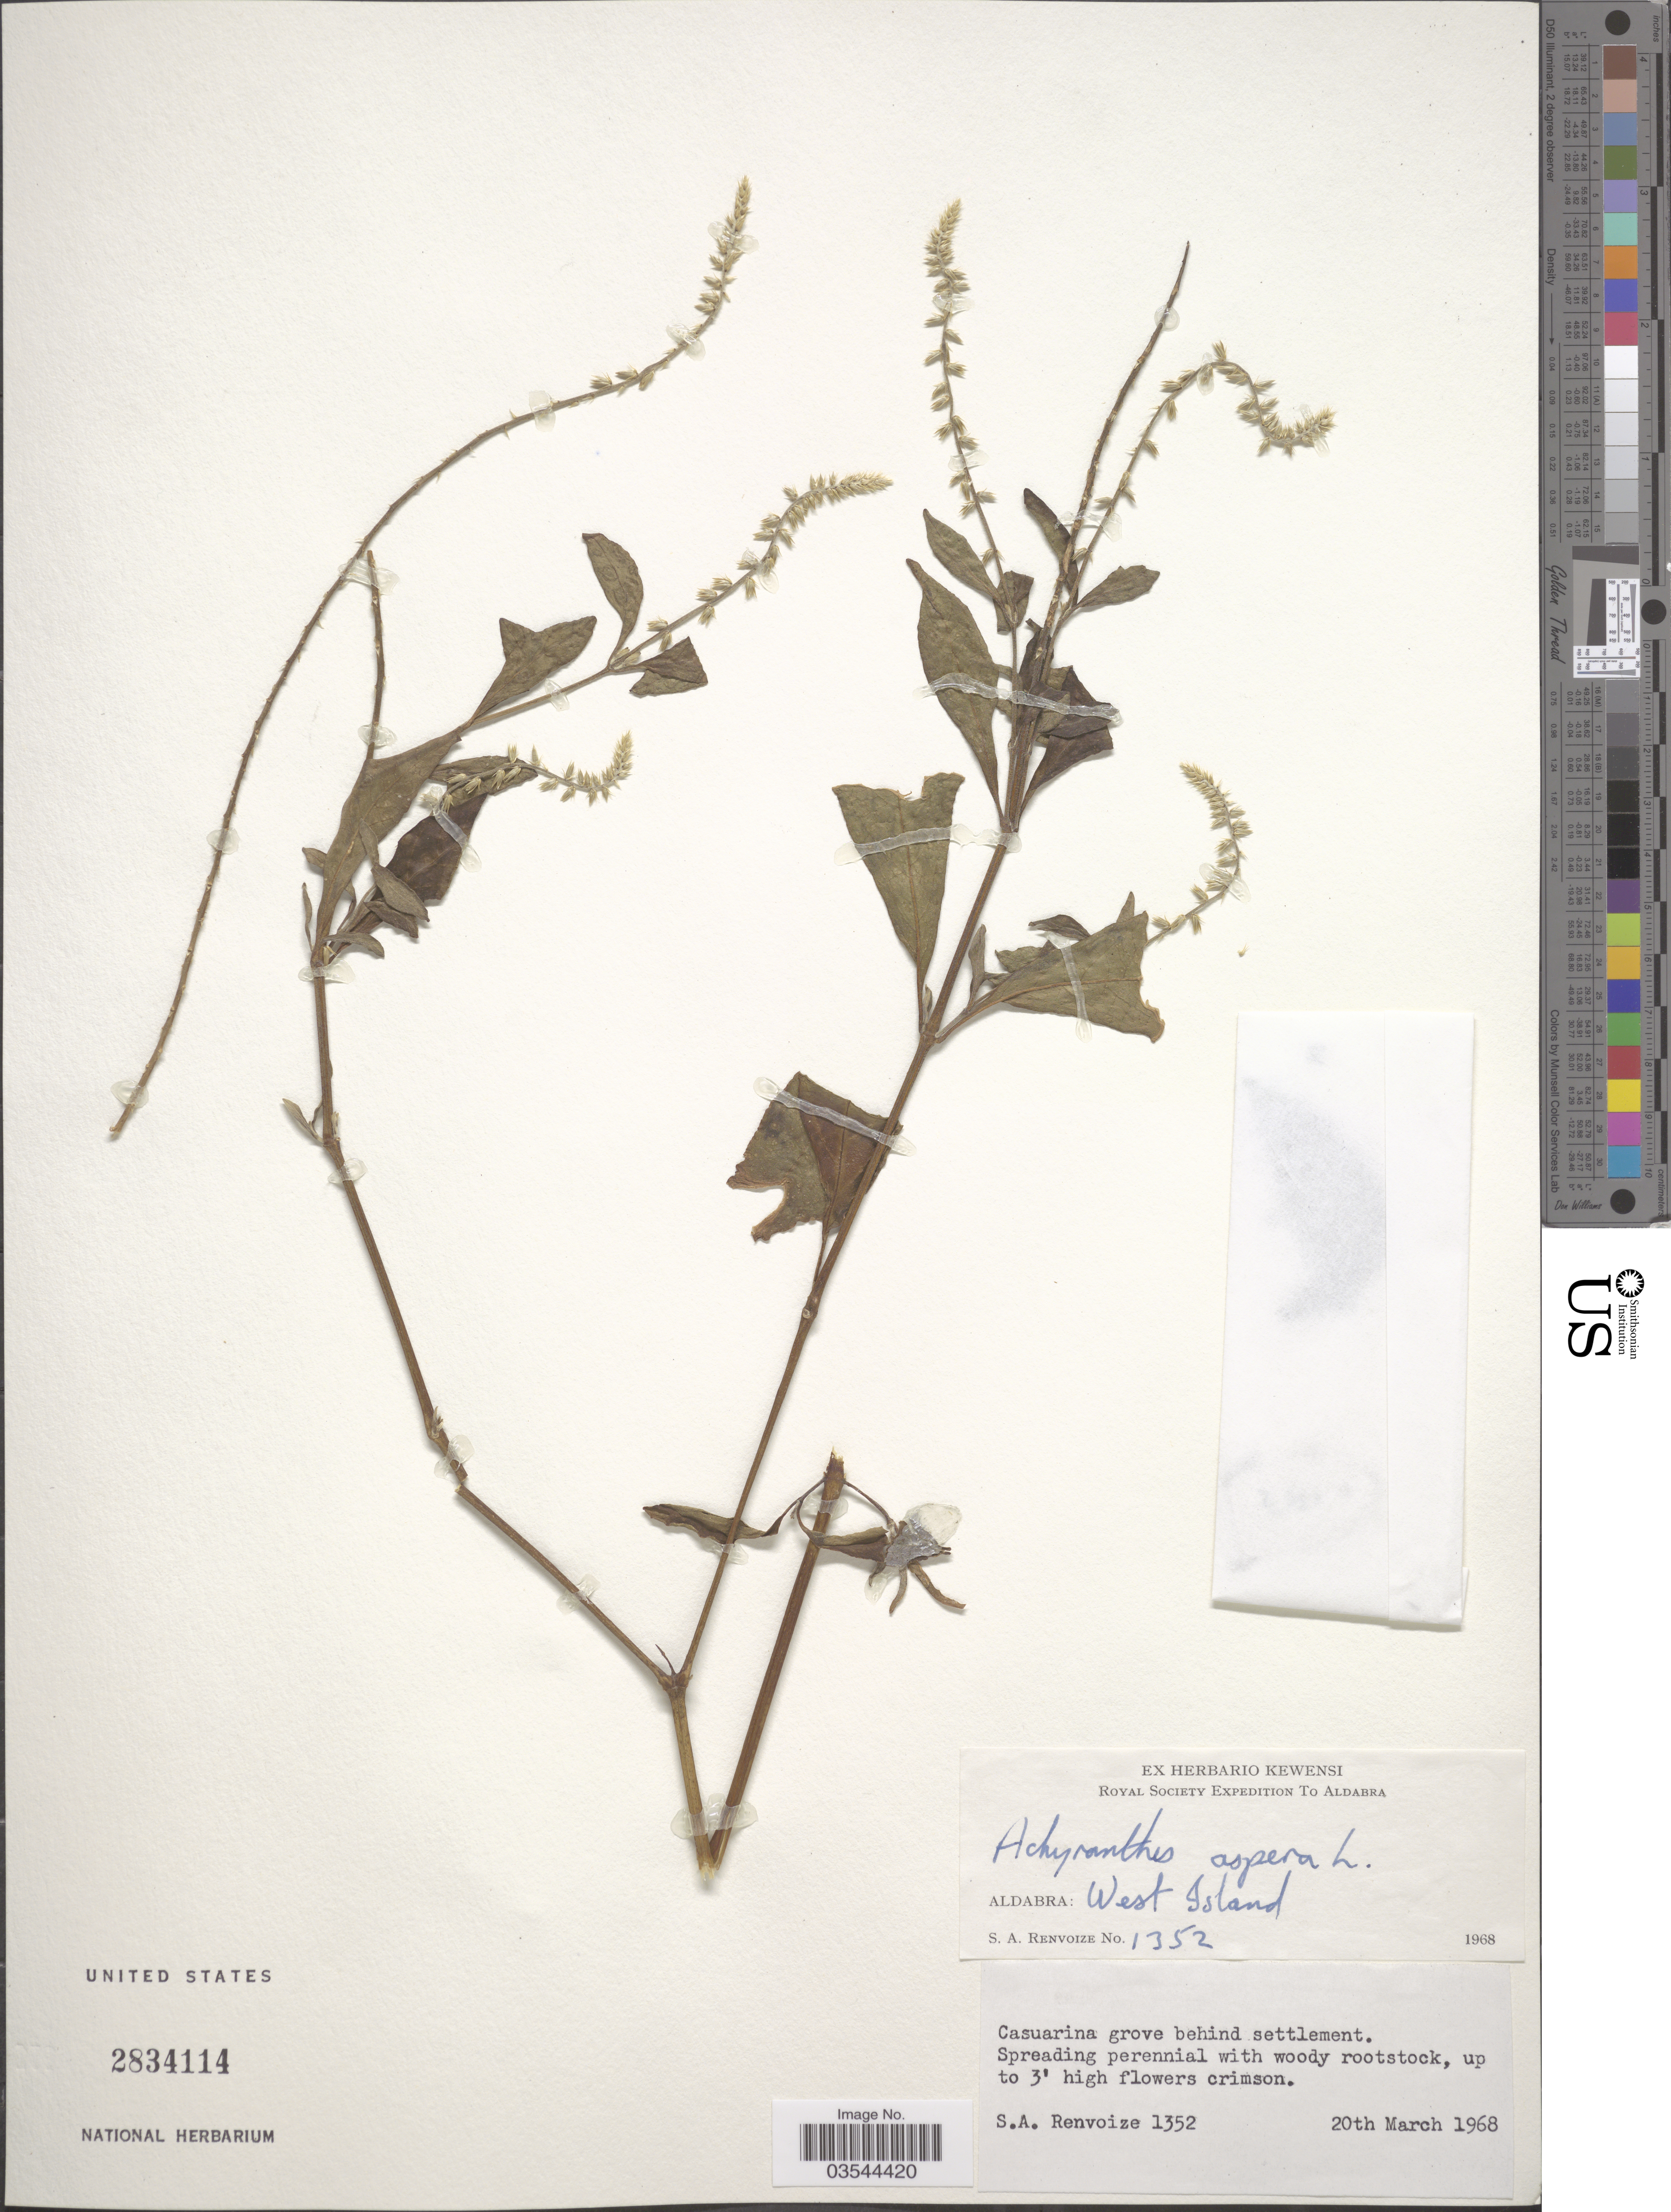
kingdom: Plantae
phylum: Tracheophyta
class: Magnoliopsida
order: Caryophyllales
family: Amaranthaceae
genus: Achyranthes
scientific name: Achyranthes aspera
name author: L.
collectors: S. A. Renvoize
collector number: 1352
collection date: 1968-03-20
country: Seychelles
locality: Aldabra: West Island. Casuarina grove behind settlement.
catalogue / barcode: US 2834114